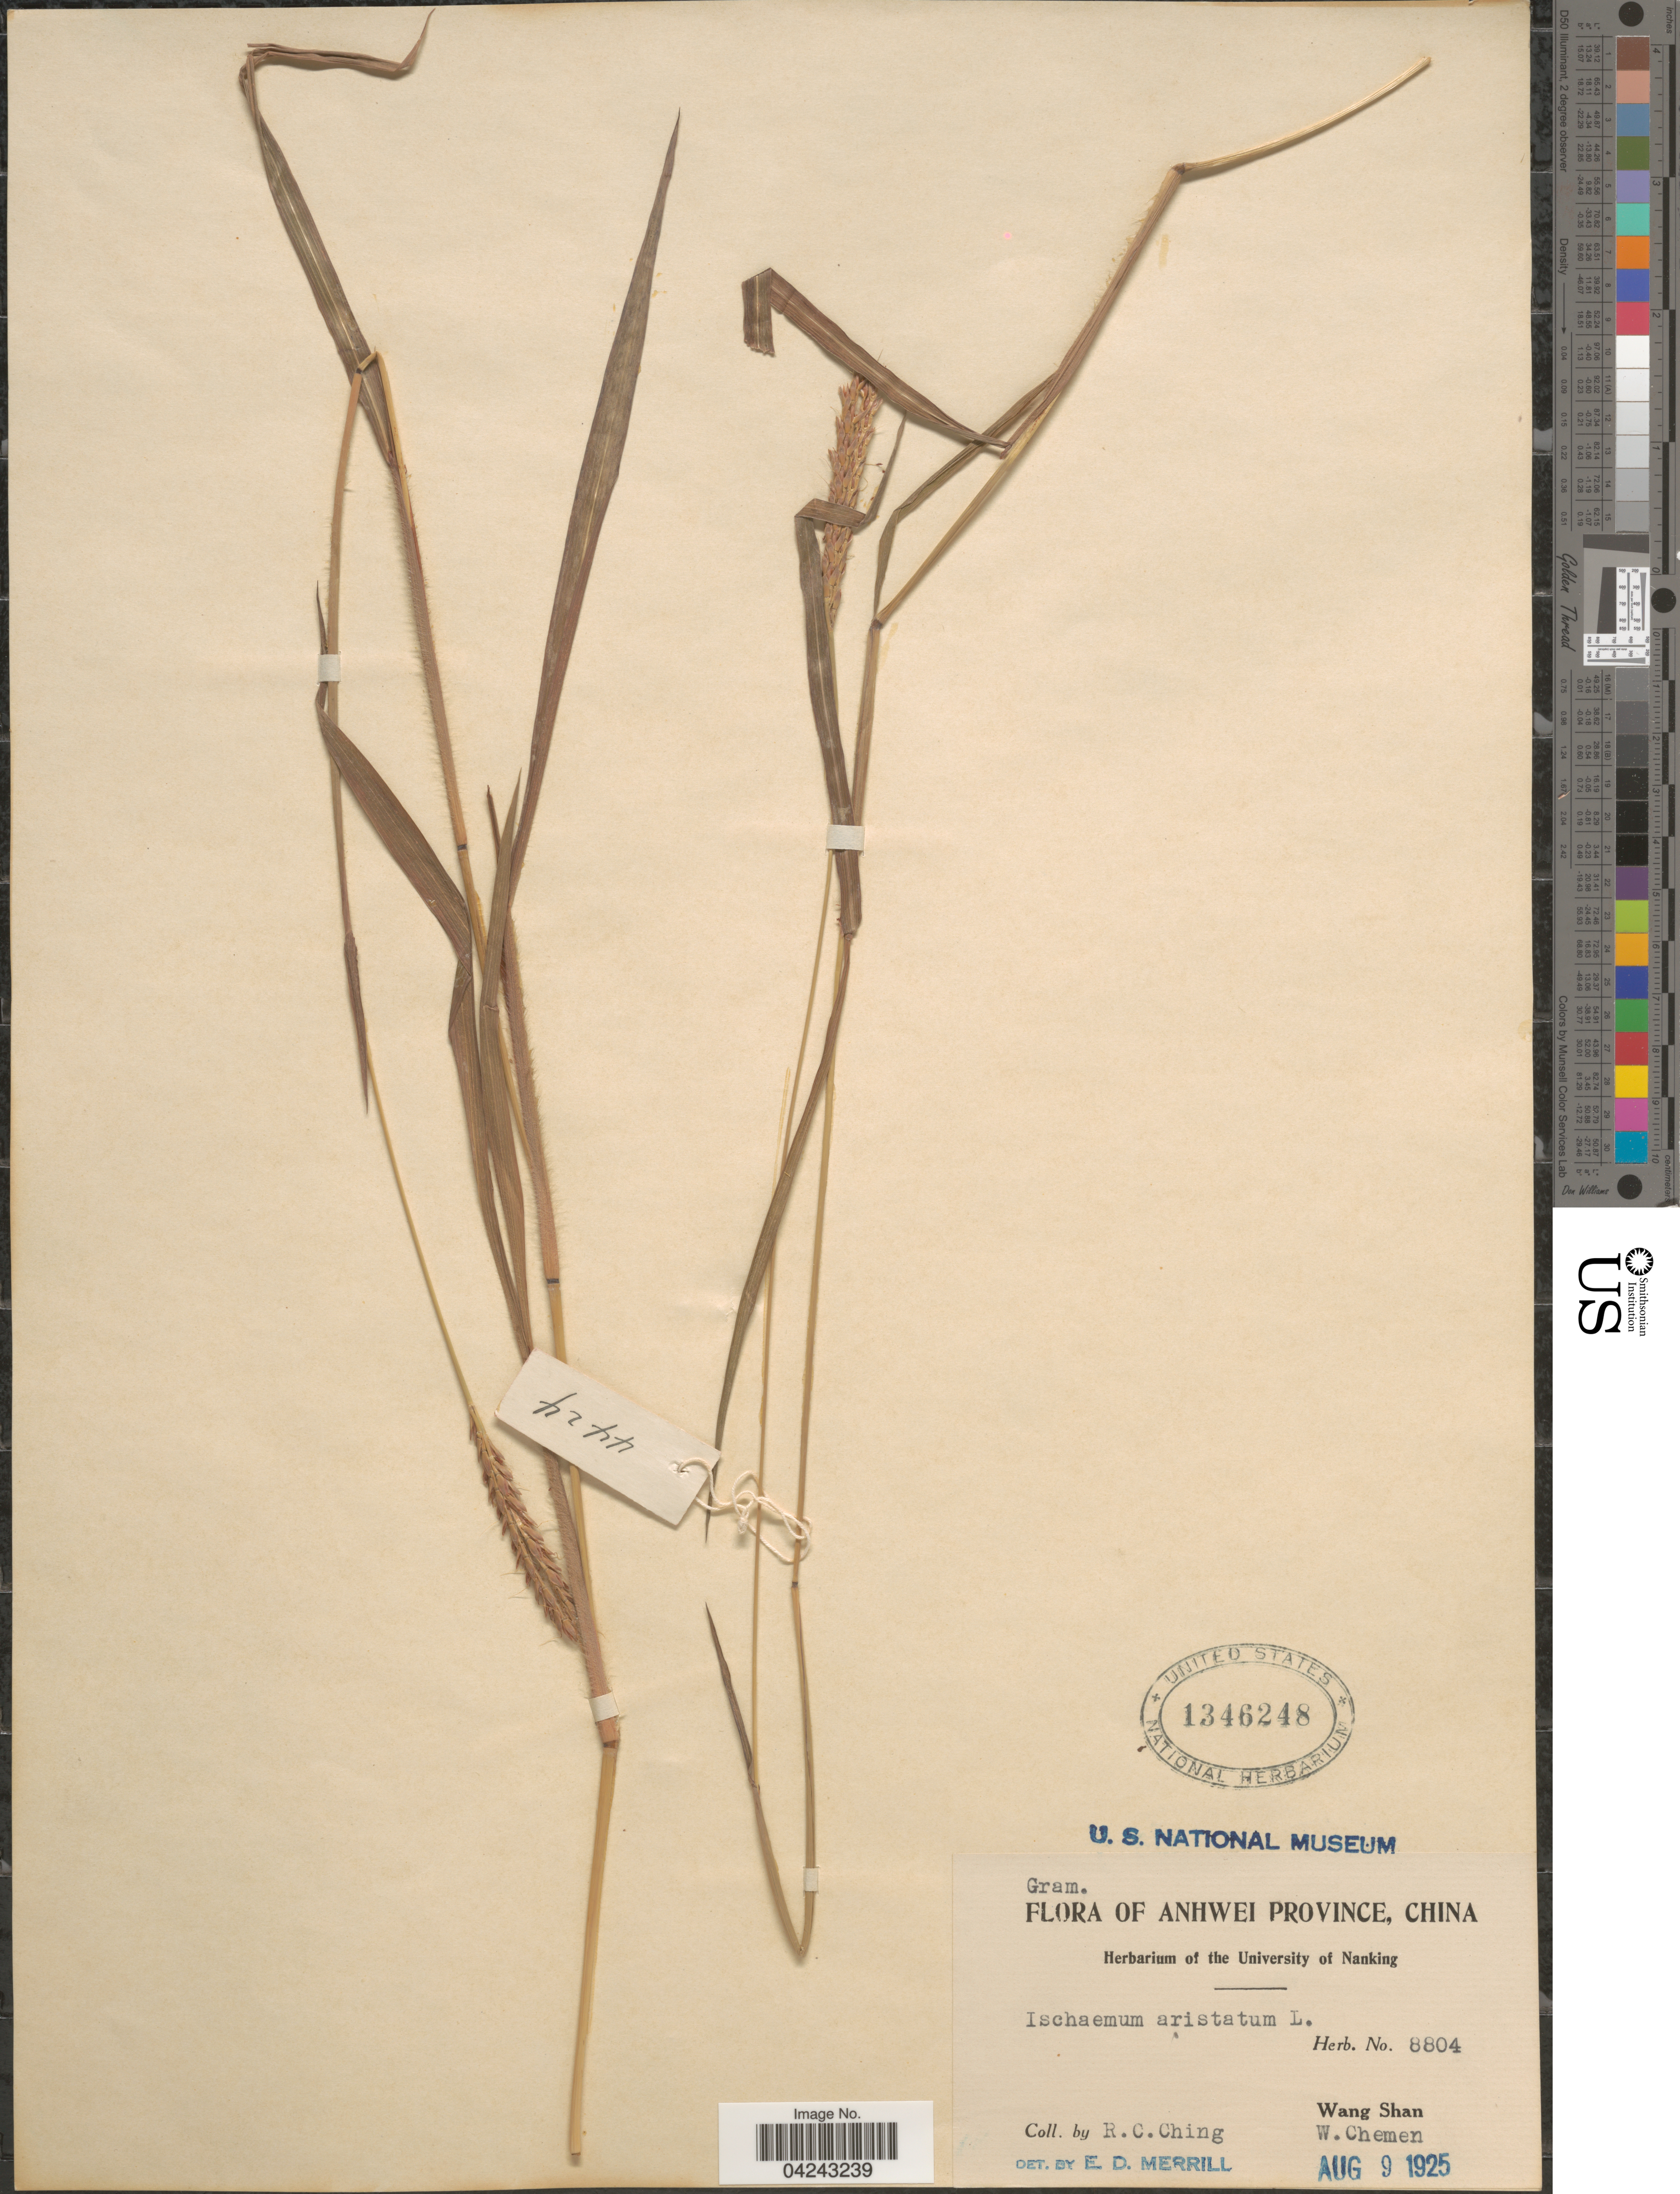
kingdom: Plantae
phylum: Tracheophyta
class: Liliopsida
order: Poales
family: Poaceae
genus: Ischaemum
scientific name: Ischaemum ciliare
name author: Retz.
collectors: R. C. Ching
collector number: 8804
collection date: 1925-08-09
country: China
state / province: Anhui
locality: Anhwei Province. Wang Shan. W. Chemen.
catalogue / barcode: US 1346248